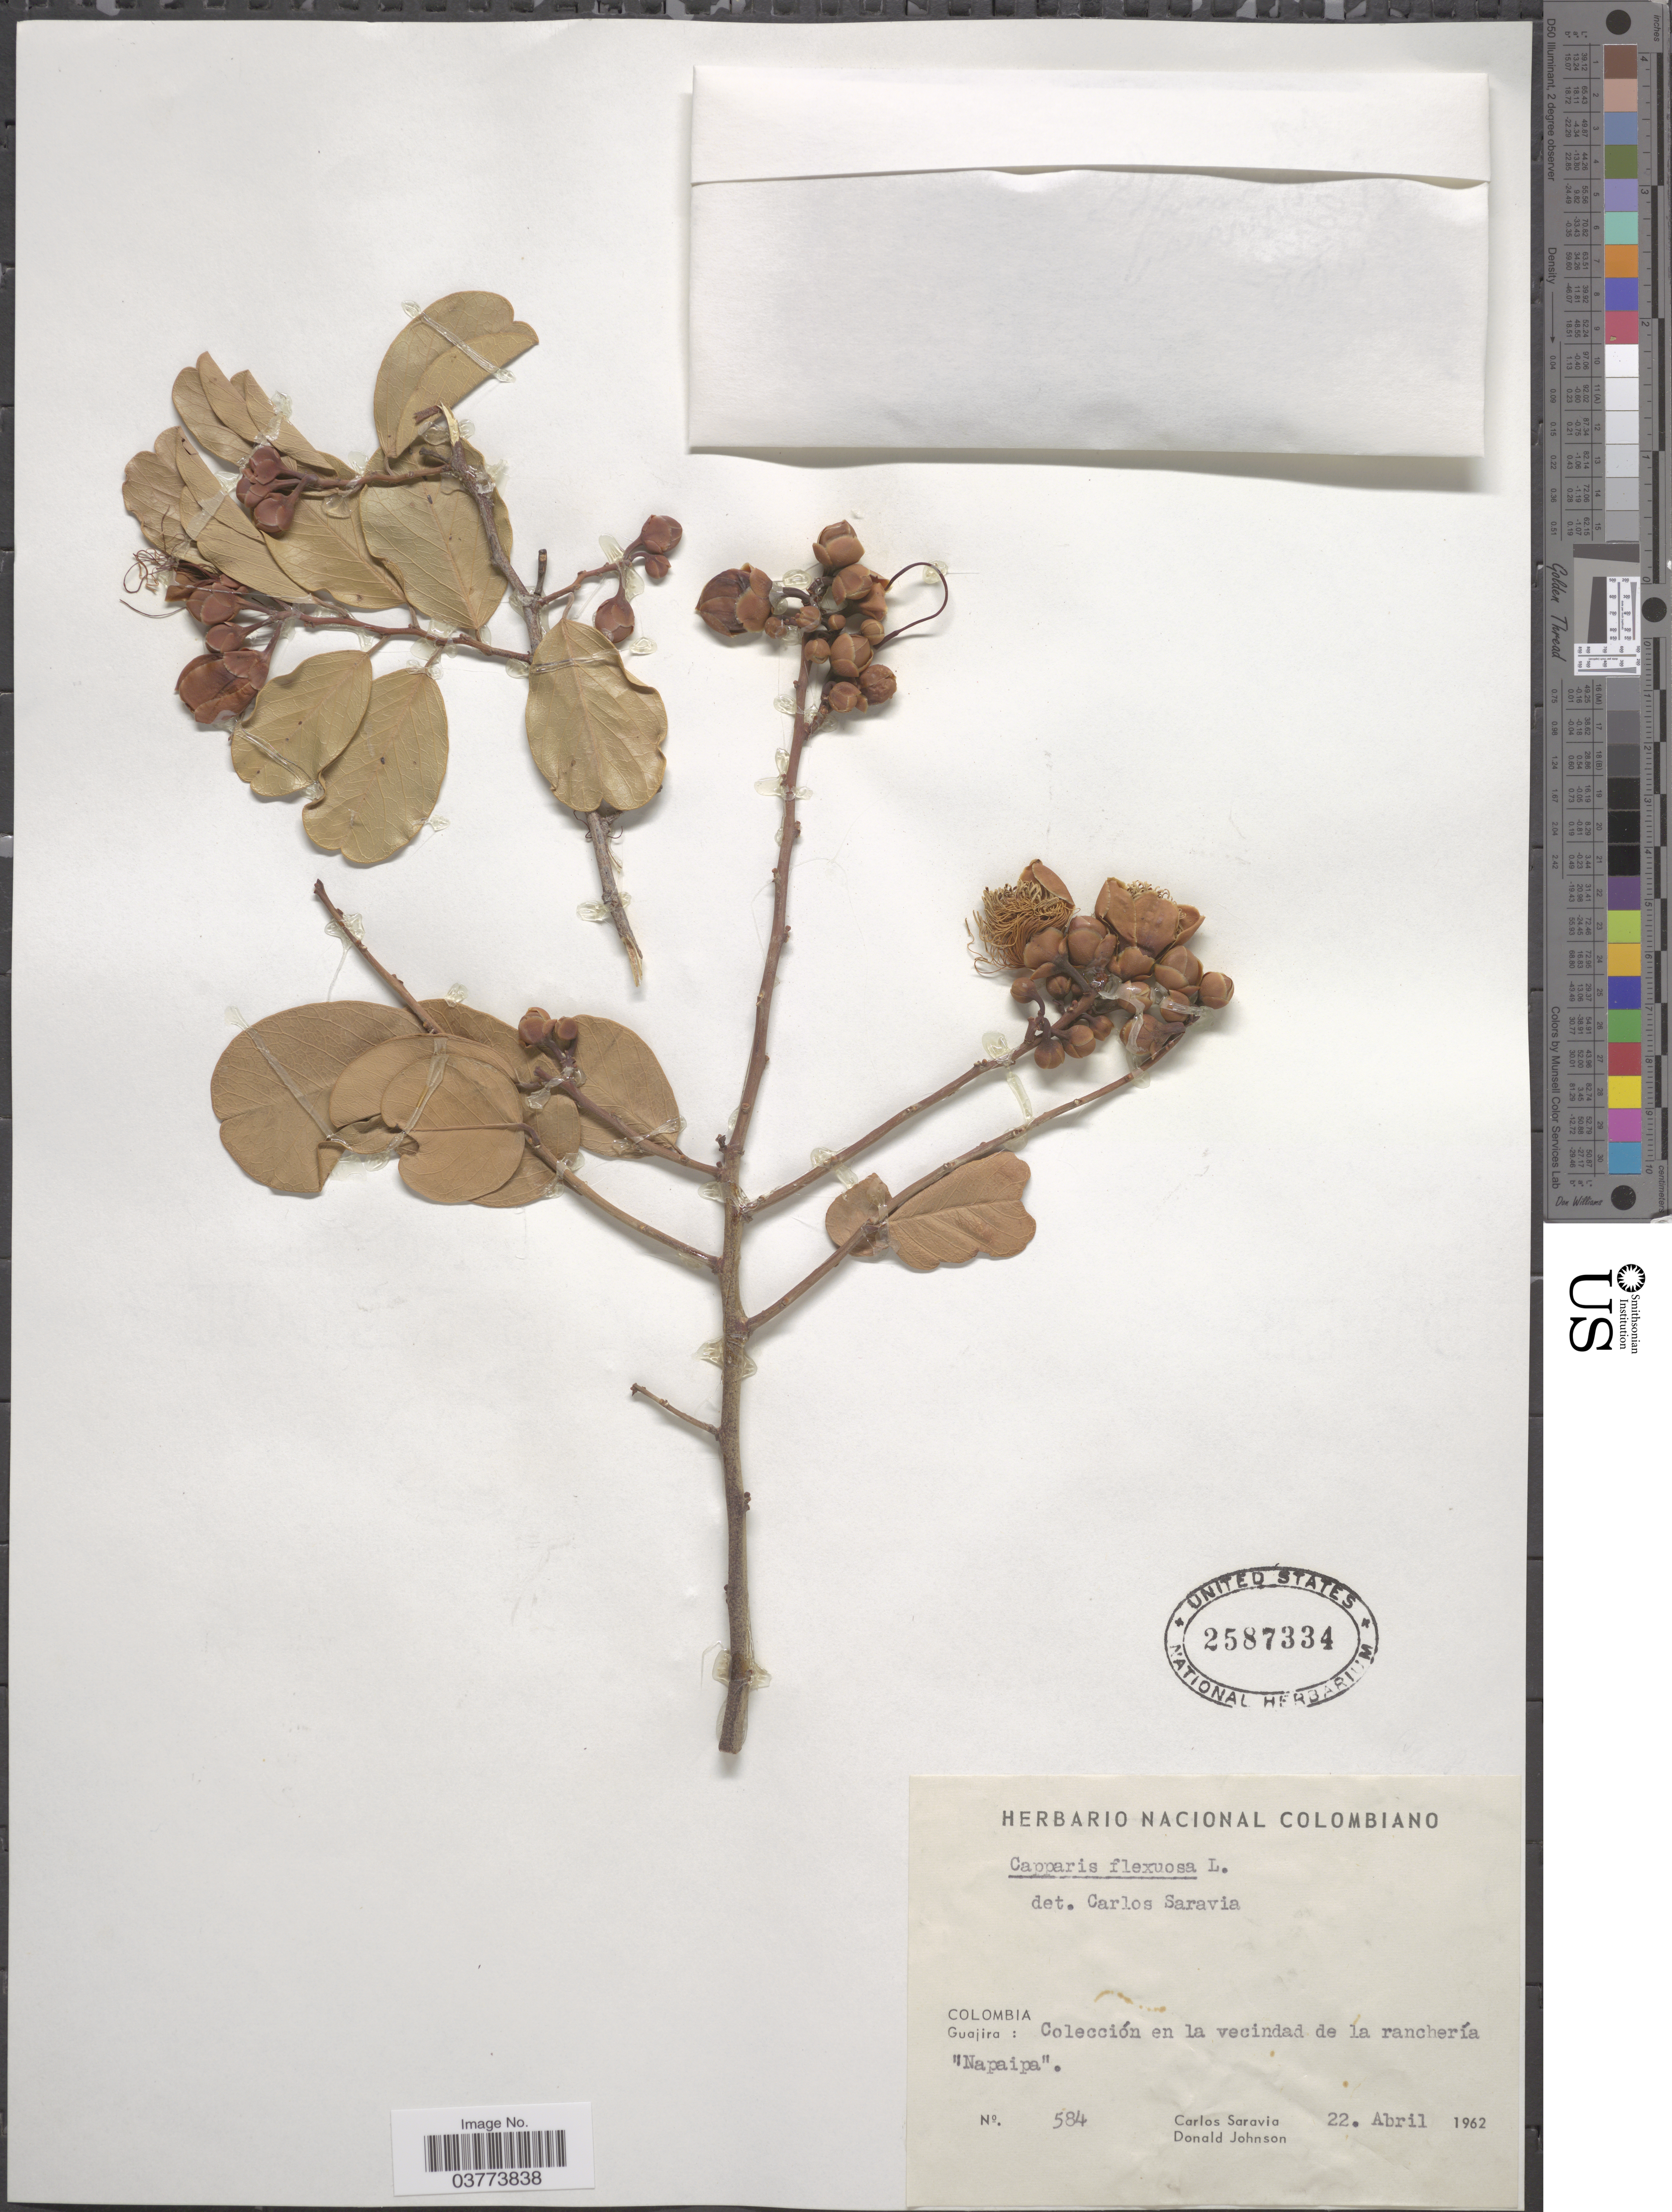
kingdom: Plantae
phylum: Tracheophyta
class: Magnoliopsida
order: Brassicales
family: Capparaceae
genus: Cynophalla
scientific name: Cynophalla flexuosa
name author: (L.) J. Presl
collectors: C. Saravia & D. Johnson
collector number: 584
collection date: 1962-04-22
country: Colombia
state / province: La Guajira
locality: Guajira: Colección en la vecindad de la ranchería "Napaipa".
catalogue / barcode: US 2587334